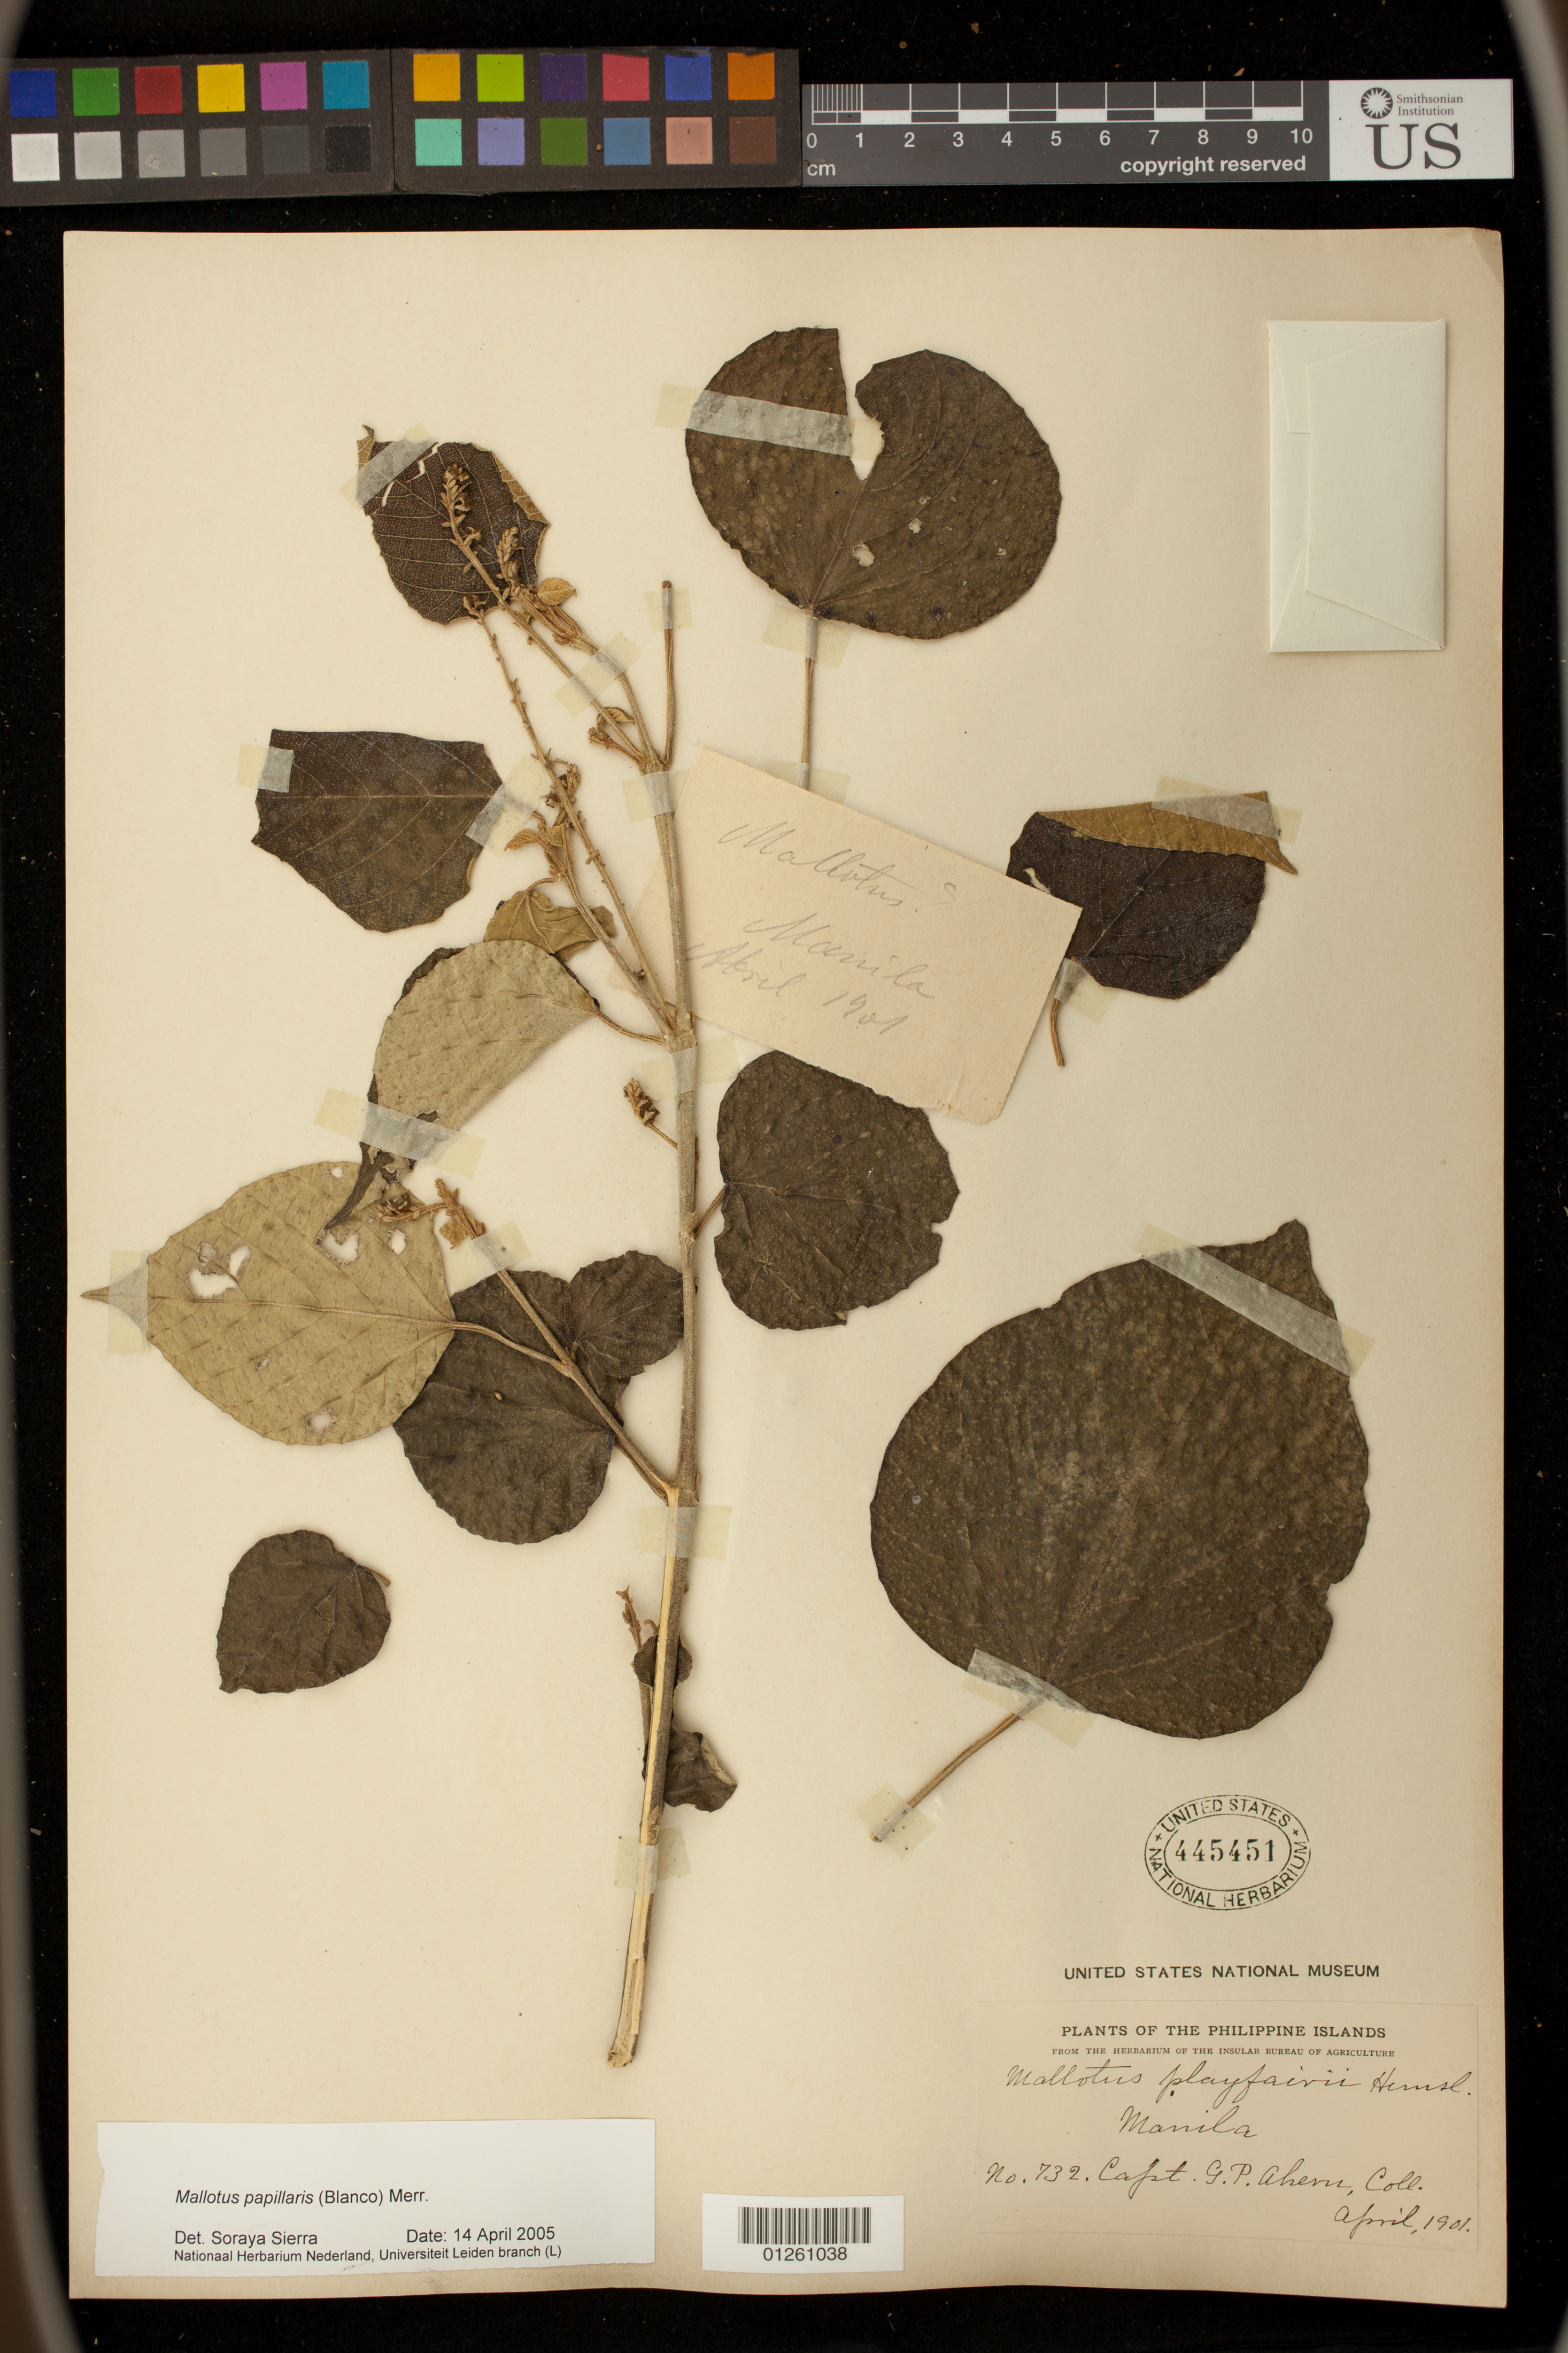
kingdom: Plantae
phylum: Tracheophyta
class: Magnoliopsida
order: Malpighiales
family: Euphorbiaceae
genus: Mallotus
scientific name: Mallotus papillaris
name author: (Blanco) Merr.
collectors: G. Ahern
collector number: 732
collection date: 1901-04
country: Philippines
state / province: National Capital Region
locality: Manila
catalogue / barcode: US 445451